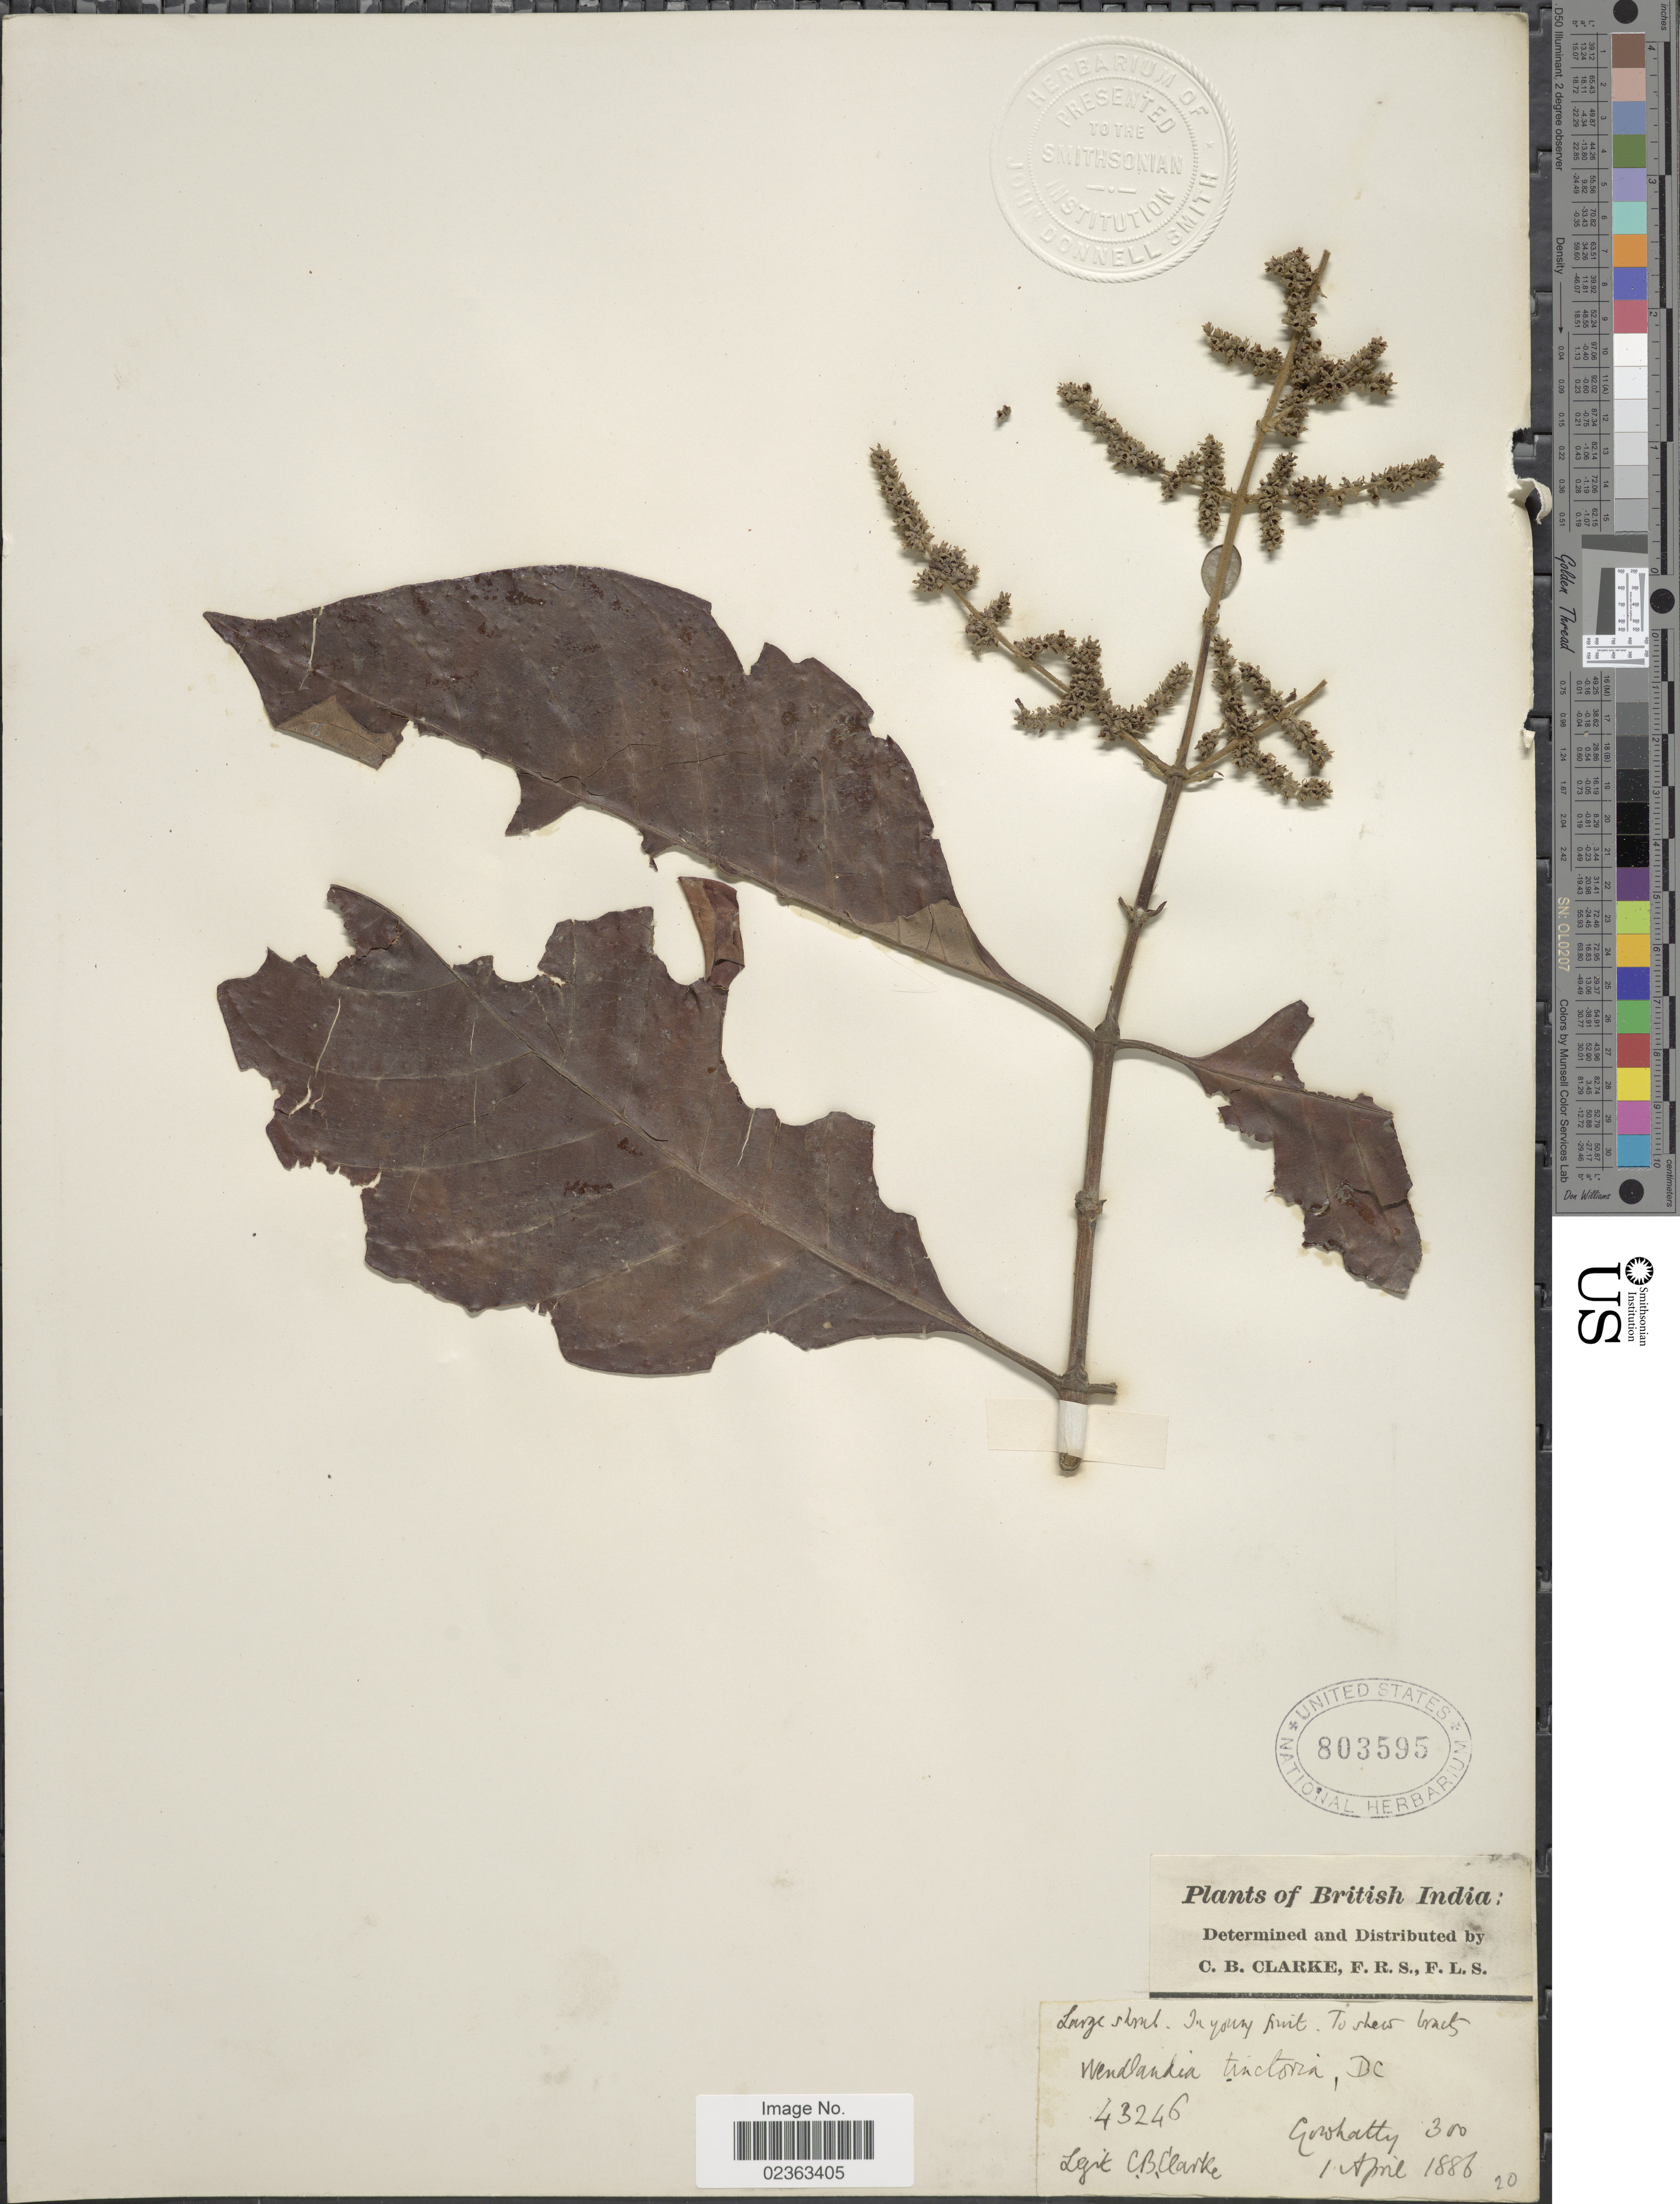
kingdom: Plantae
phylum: Tracheophyta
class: Magnoliopsida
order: Gentianales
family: Rubiaceae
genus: Wendlandia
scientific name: Wendlandia tinctoria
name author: DC.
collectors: C. B. Clarke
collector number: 43246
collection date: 1886-04-01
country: India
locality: British India, Gowhatty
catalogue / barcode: US 803595